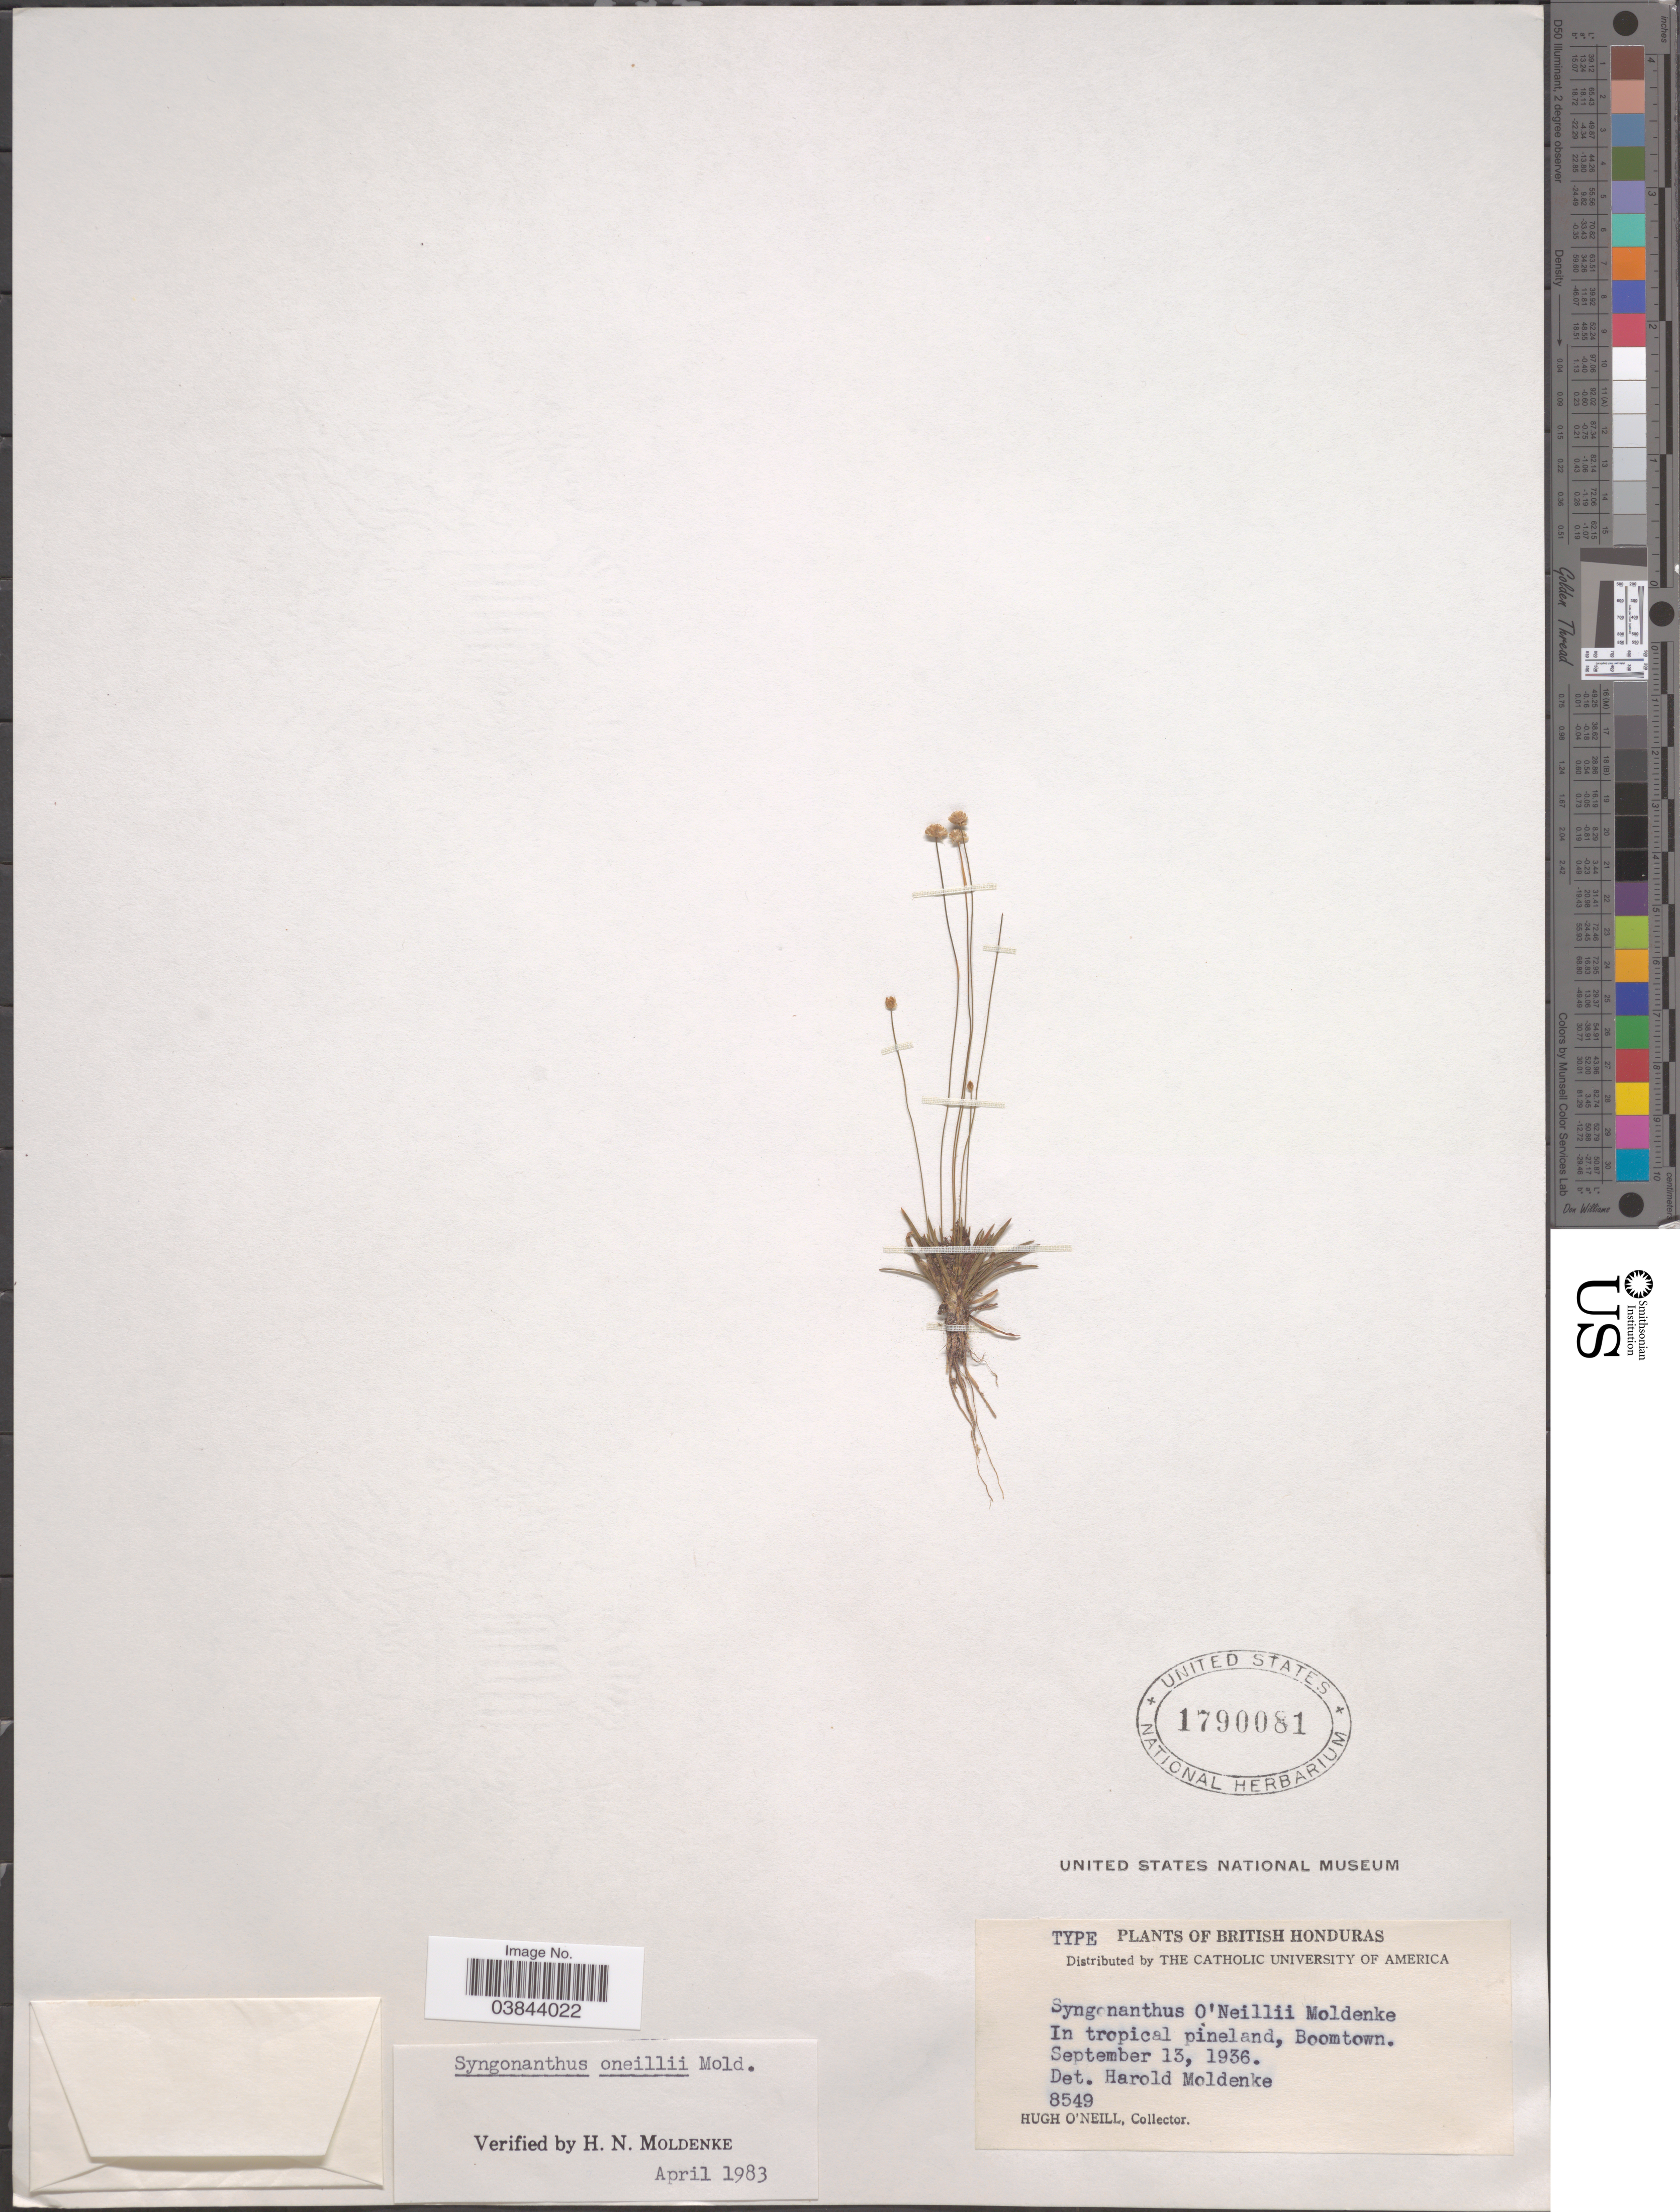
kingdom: Plantae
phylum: Tracheophyta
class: Liliopsida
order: Poales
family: Eriocaulaceae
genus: Syngonanthus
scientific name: Syngonanthus oneillii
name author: Moldenke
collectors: H. O'Neill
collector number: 8549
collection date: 1936-09-13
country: Belize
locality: British Honduras. In tropical pineland, Boomtown.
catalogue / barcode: US 1790081